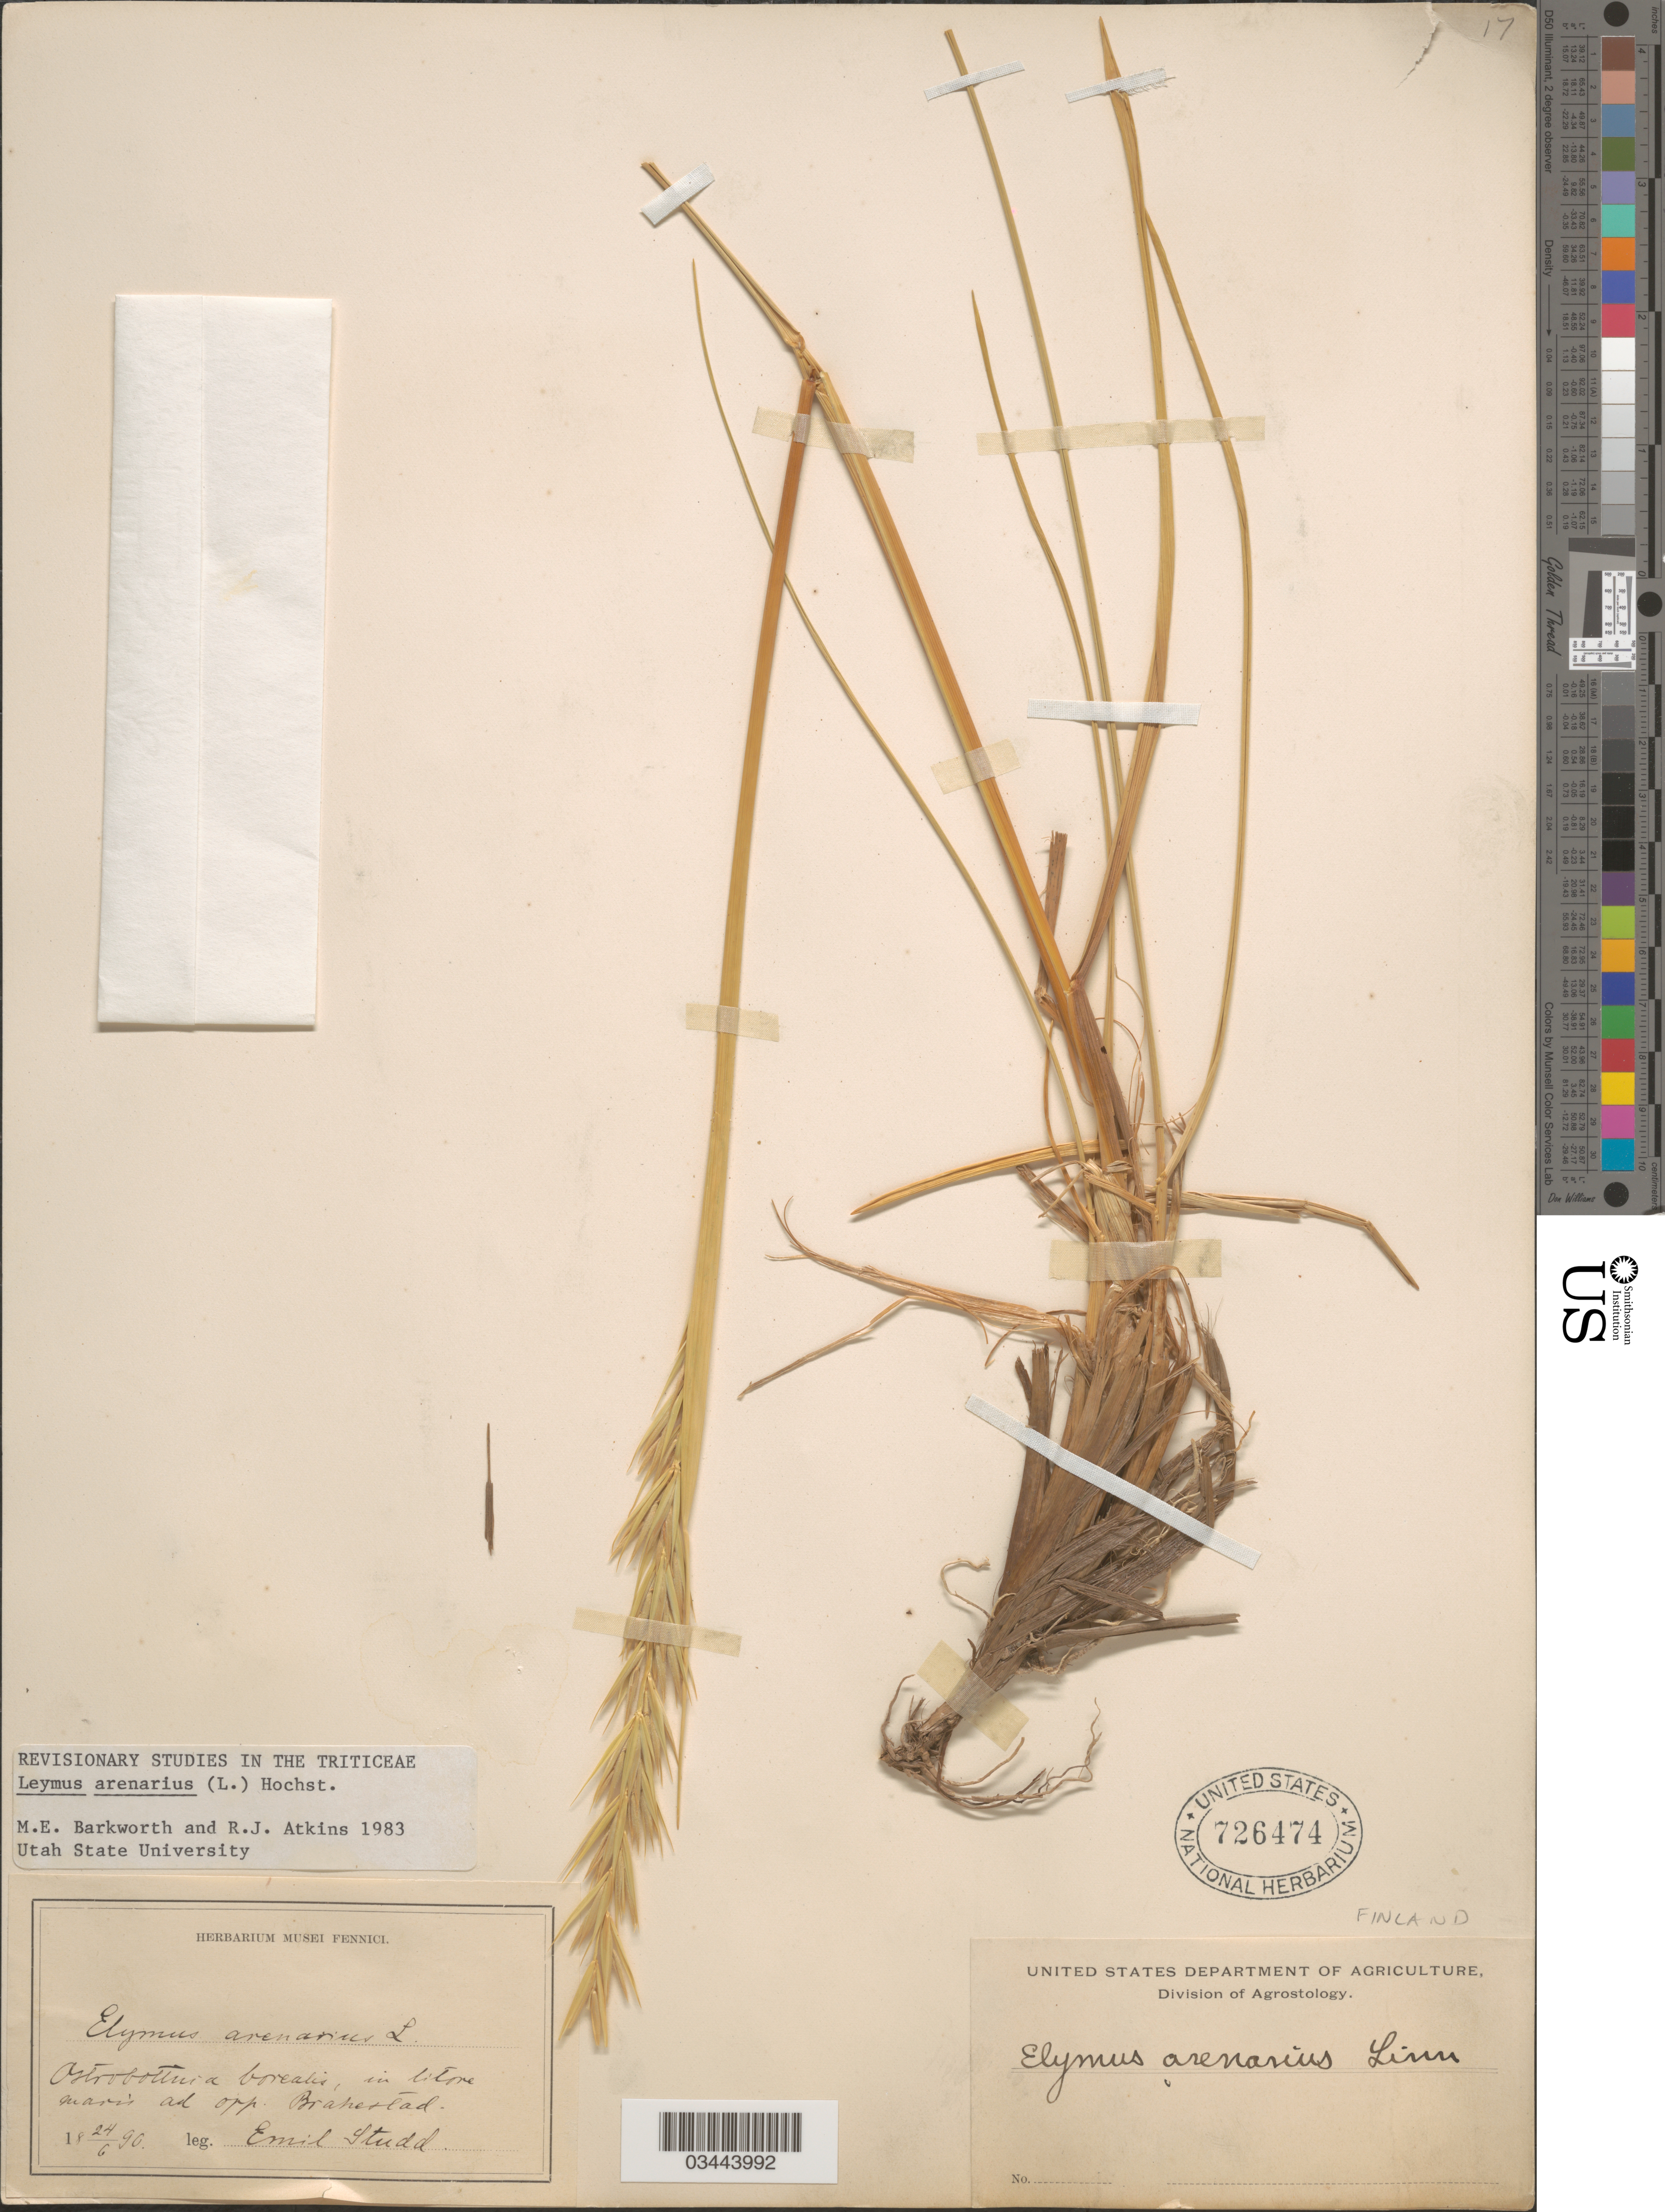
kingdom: Plantae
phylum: Tracheophyta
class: Liliopsida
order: Poales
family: Poaceae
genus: Leymus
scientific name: Leymus arenarius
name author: (L.) Hochst.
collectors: E. Studd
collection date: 1890-06-24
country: Finland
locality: Astrobottnia borealis, in litore maris ad opp. Brahestad.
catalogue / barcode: US 726474